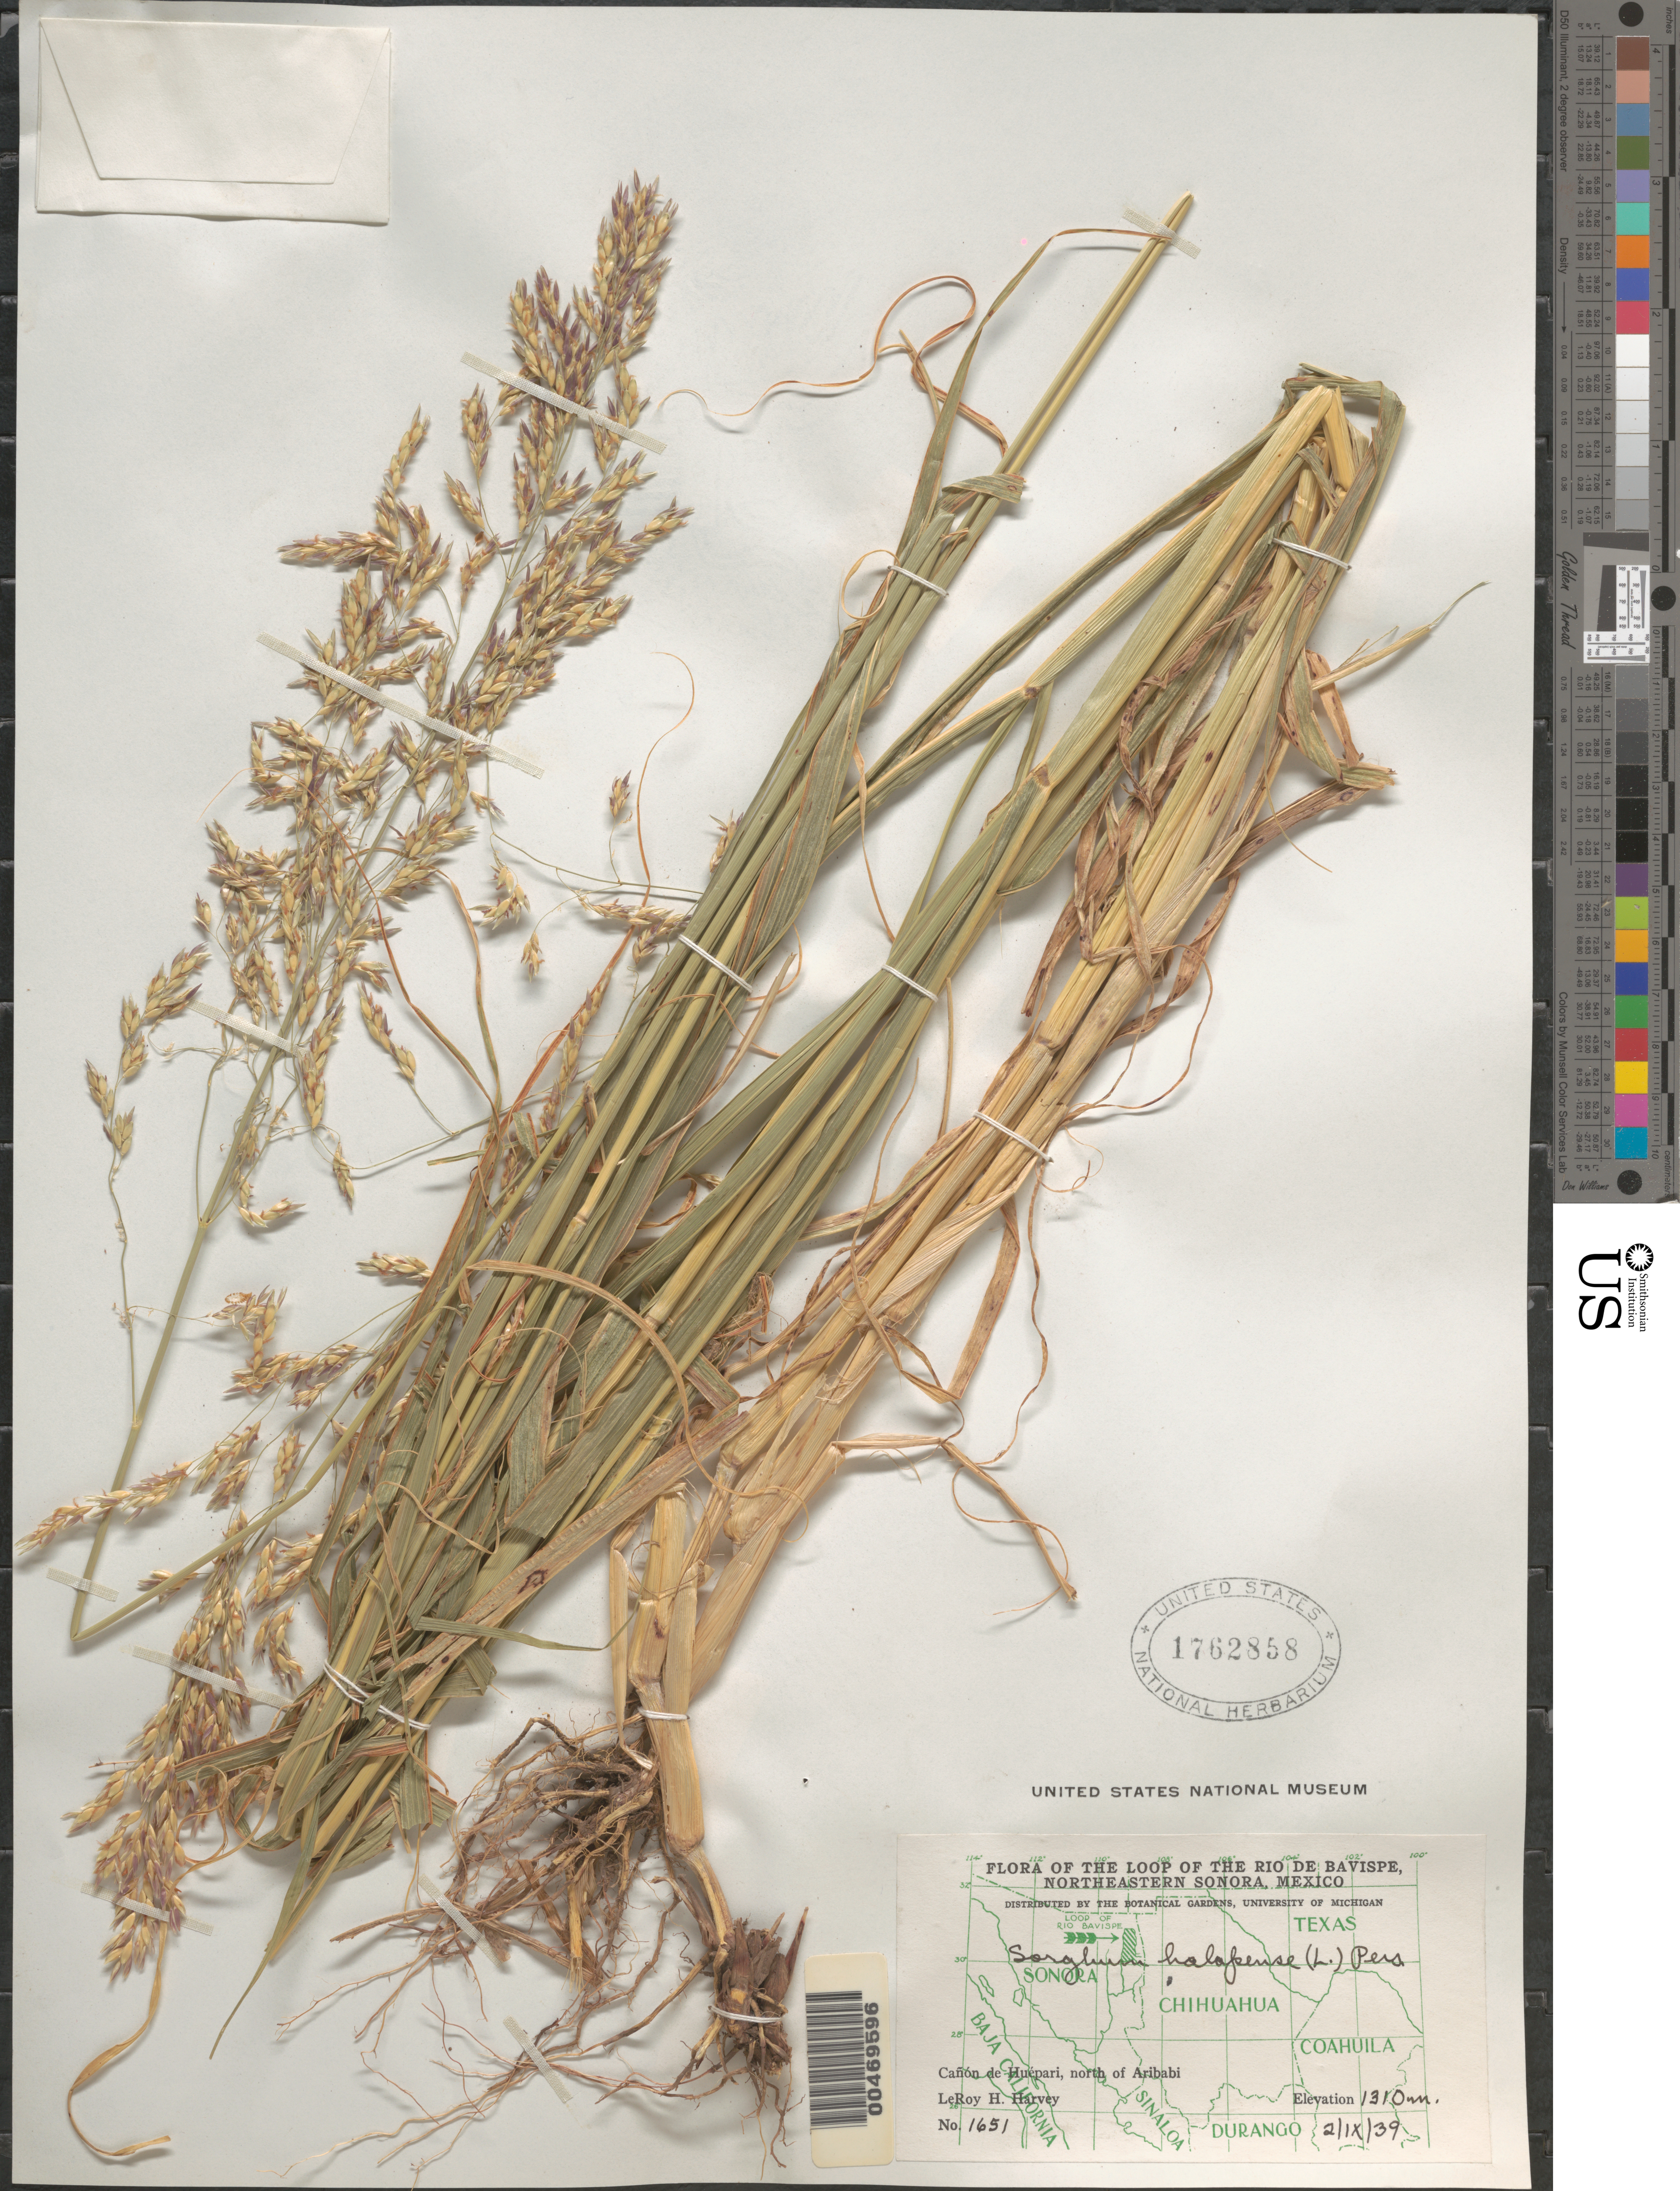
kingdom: Plantae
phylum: Tracheophyta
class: Liliopsida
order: Poales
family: Poaceae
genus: Sorghum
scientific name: Sorghum halepense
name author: (L.) Pers.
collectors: L. H. Harvey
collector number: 1651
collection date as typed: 2 Sep 1939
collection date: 1939-09-02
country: Mexico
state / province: Sonora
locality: Loop of the Rio de Bavispe, NE Sonora, Cañón de Huépari, N of Aribabi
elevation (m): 1310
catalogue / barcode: US 1762858